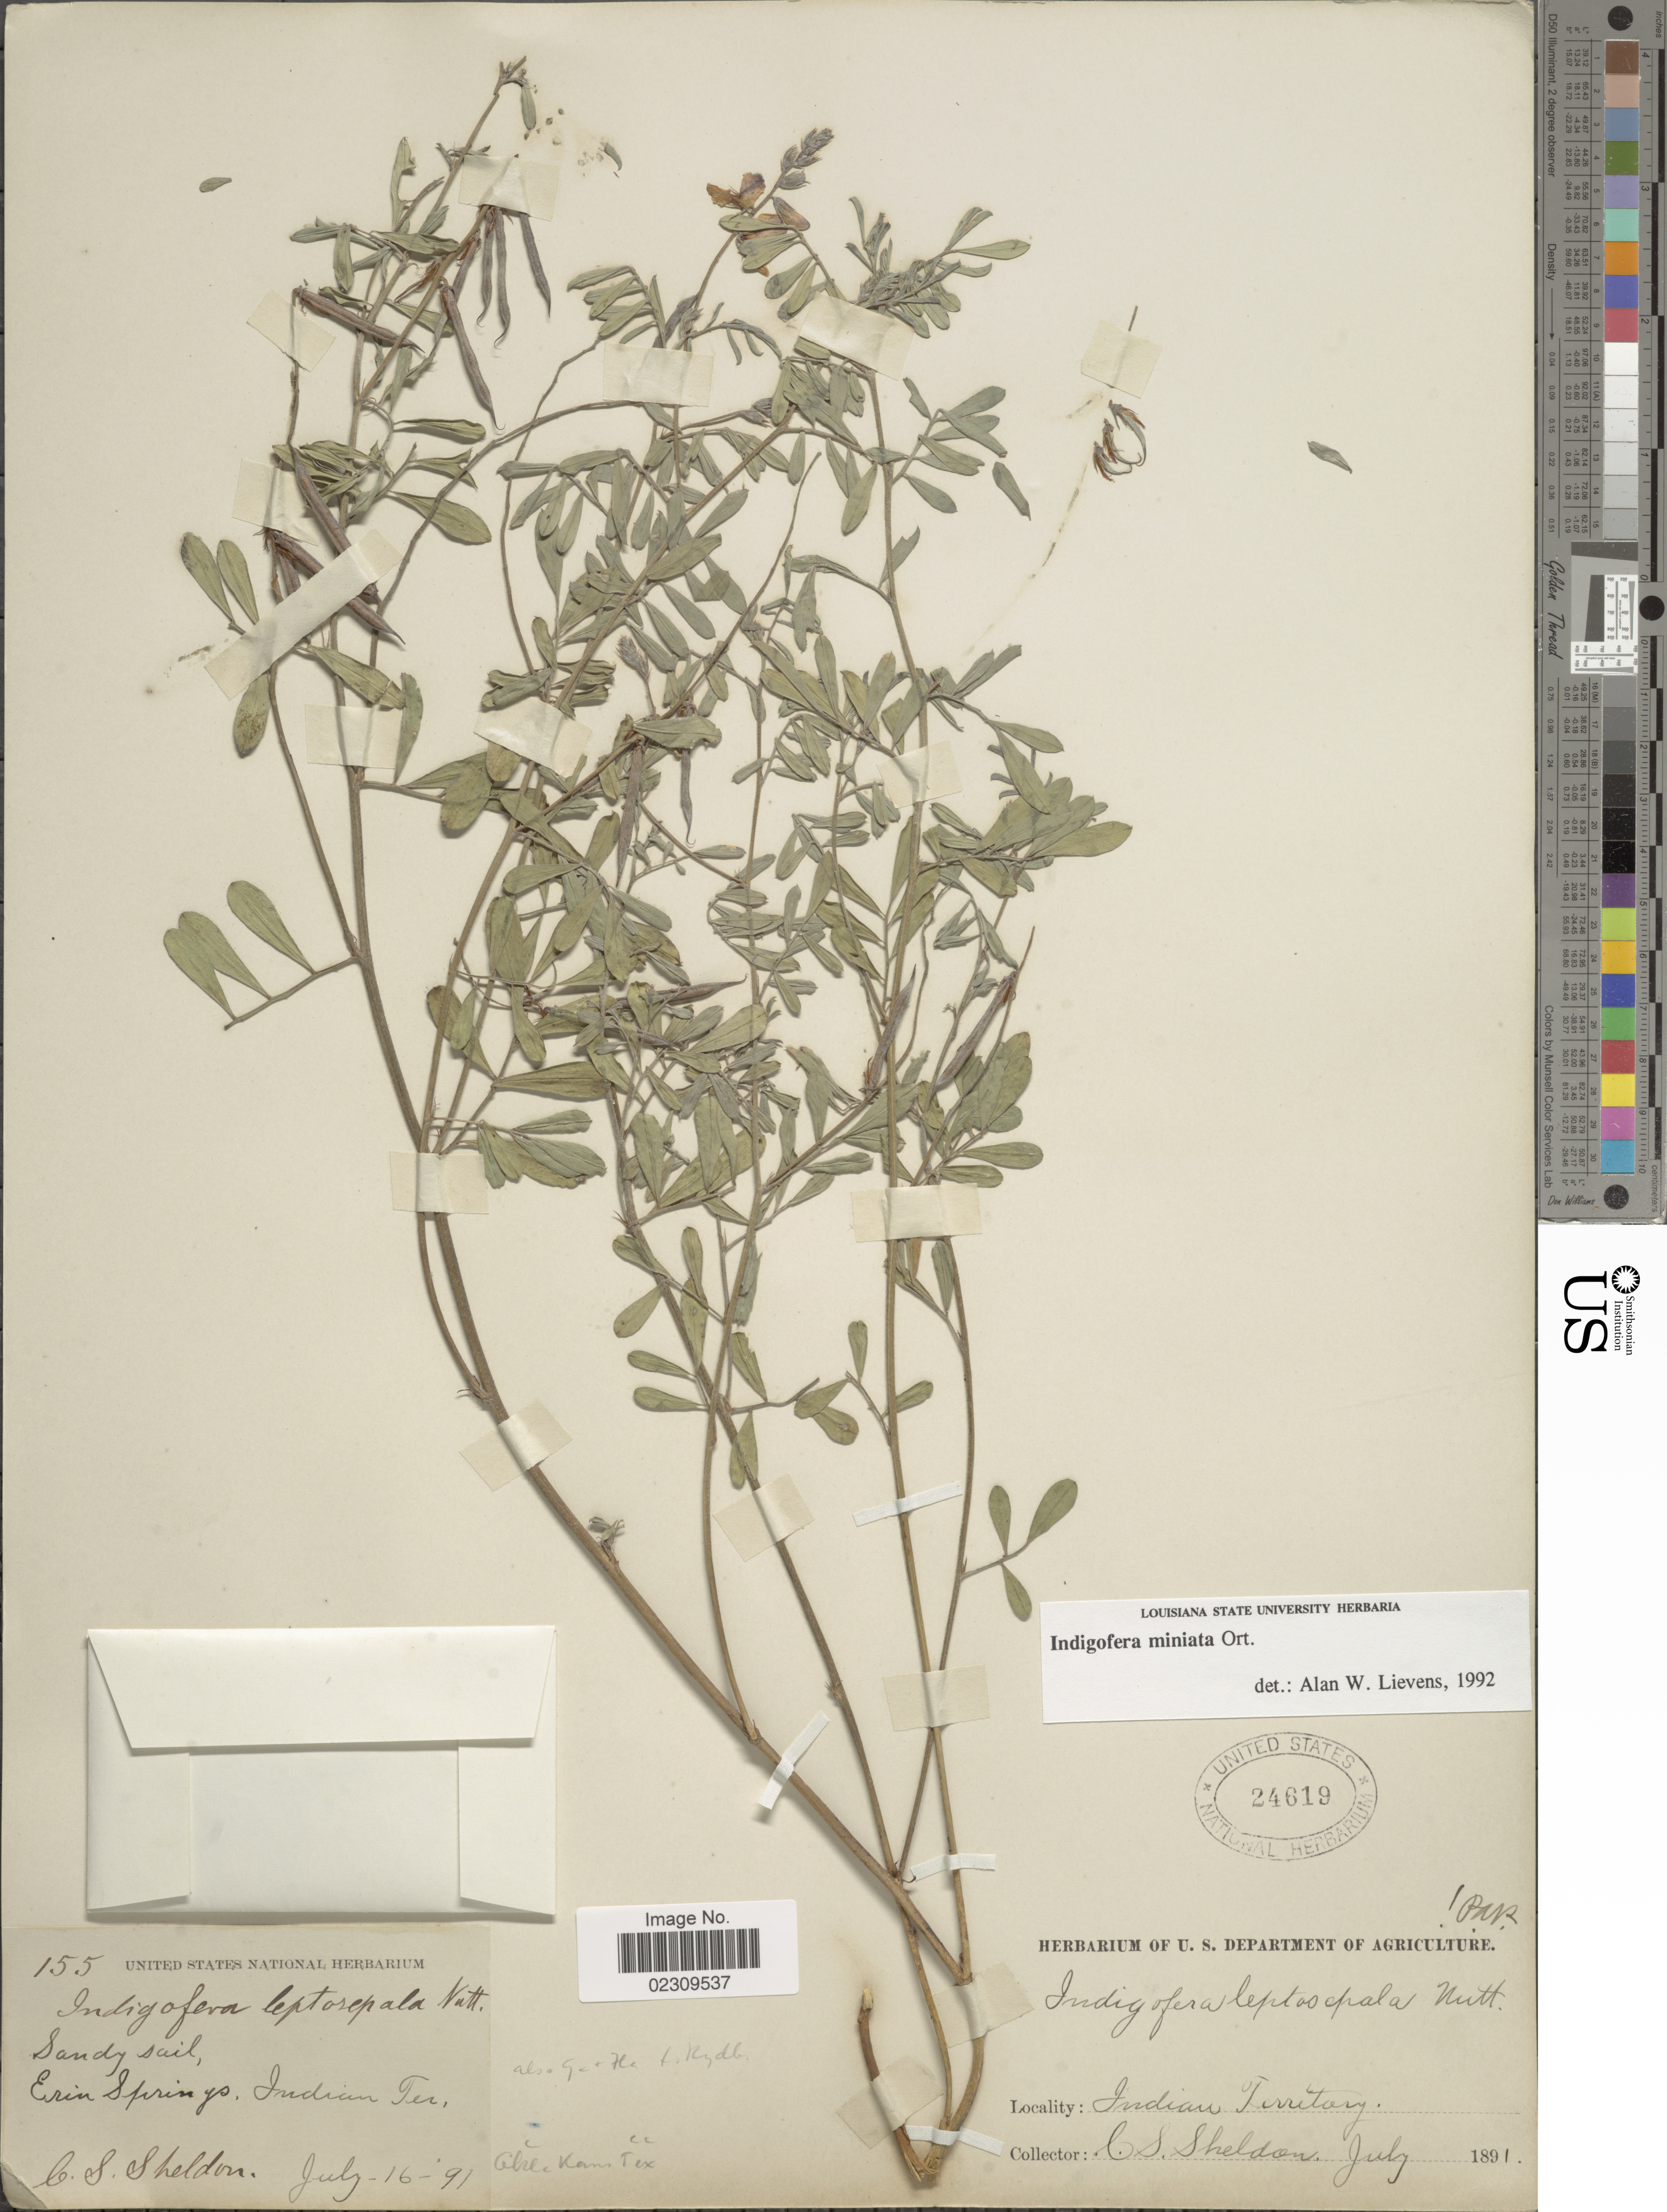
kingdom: Plantae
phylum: Tracheophyta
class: Magnoliopsida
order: Fabales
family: Fabaceae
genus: Indigofera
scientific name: Indigofera miniata var. leptosepala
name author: Ortega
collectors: C. S. Sheldon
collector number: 155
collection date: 1891-07-16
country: United States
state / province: Oklahoma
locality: Ein Springs, Indian Ter.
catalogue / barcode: US 24619